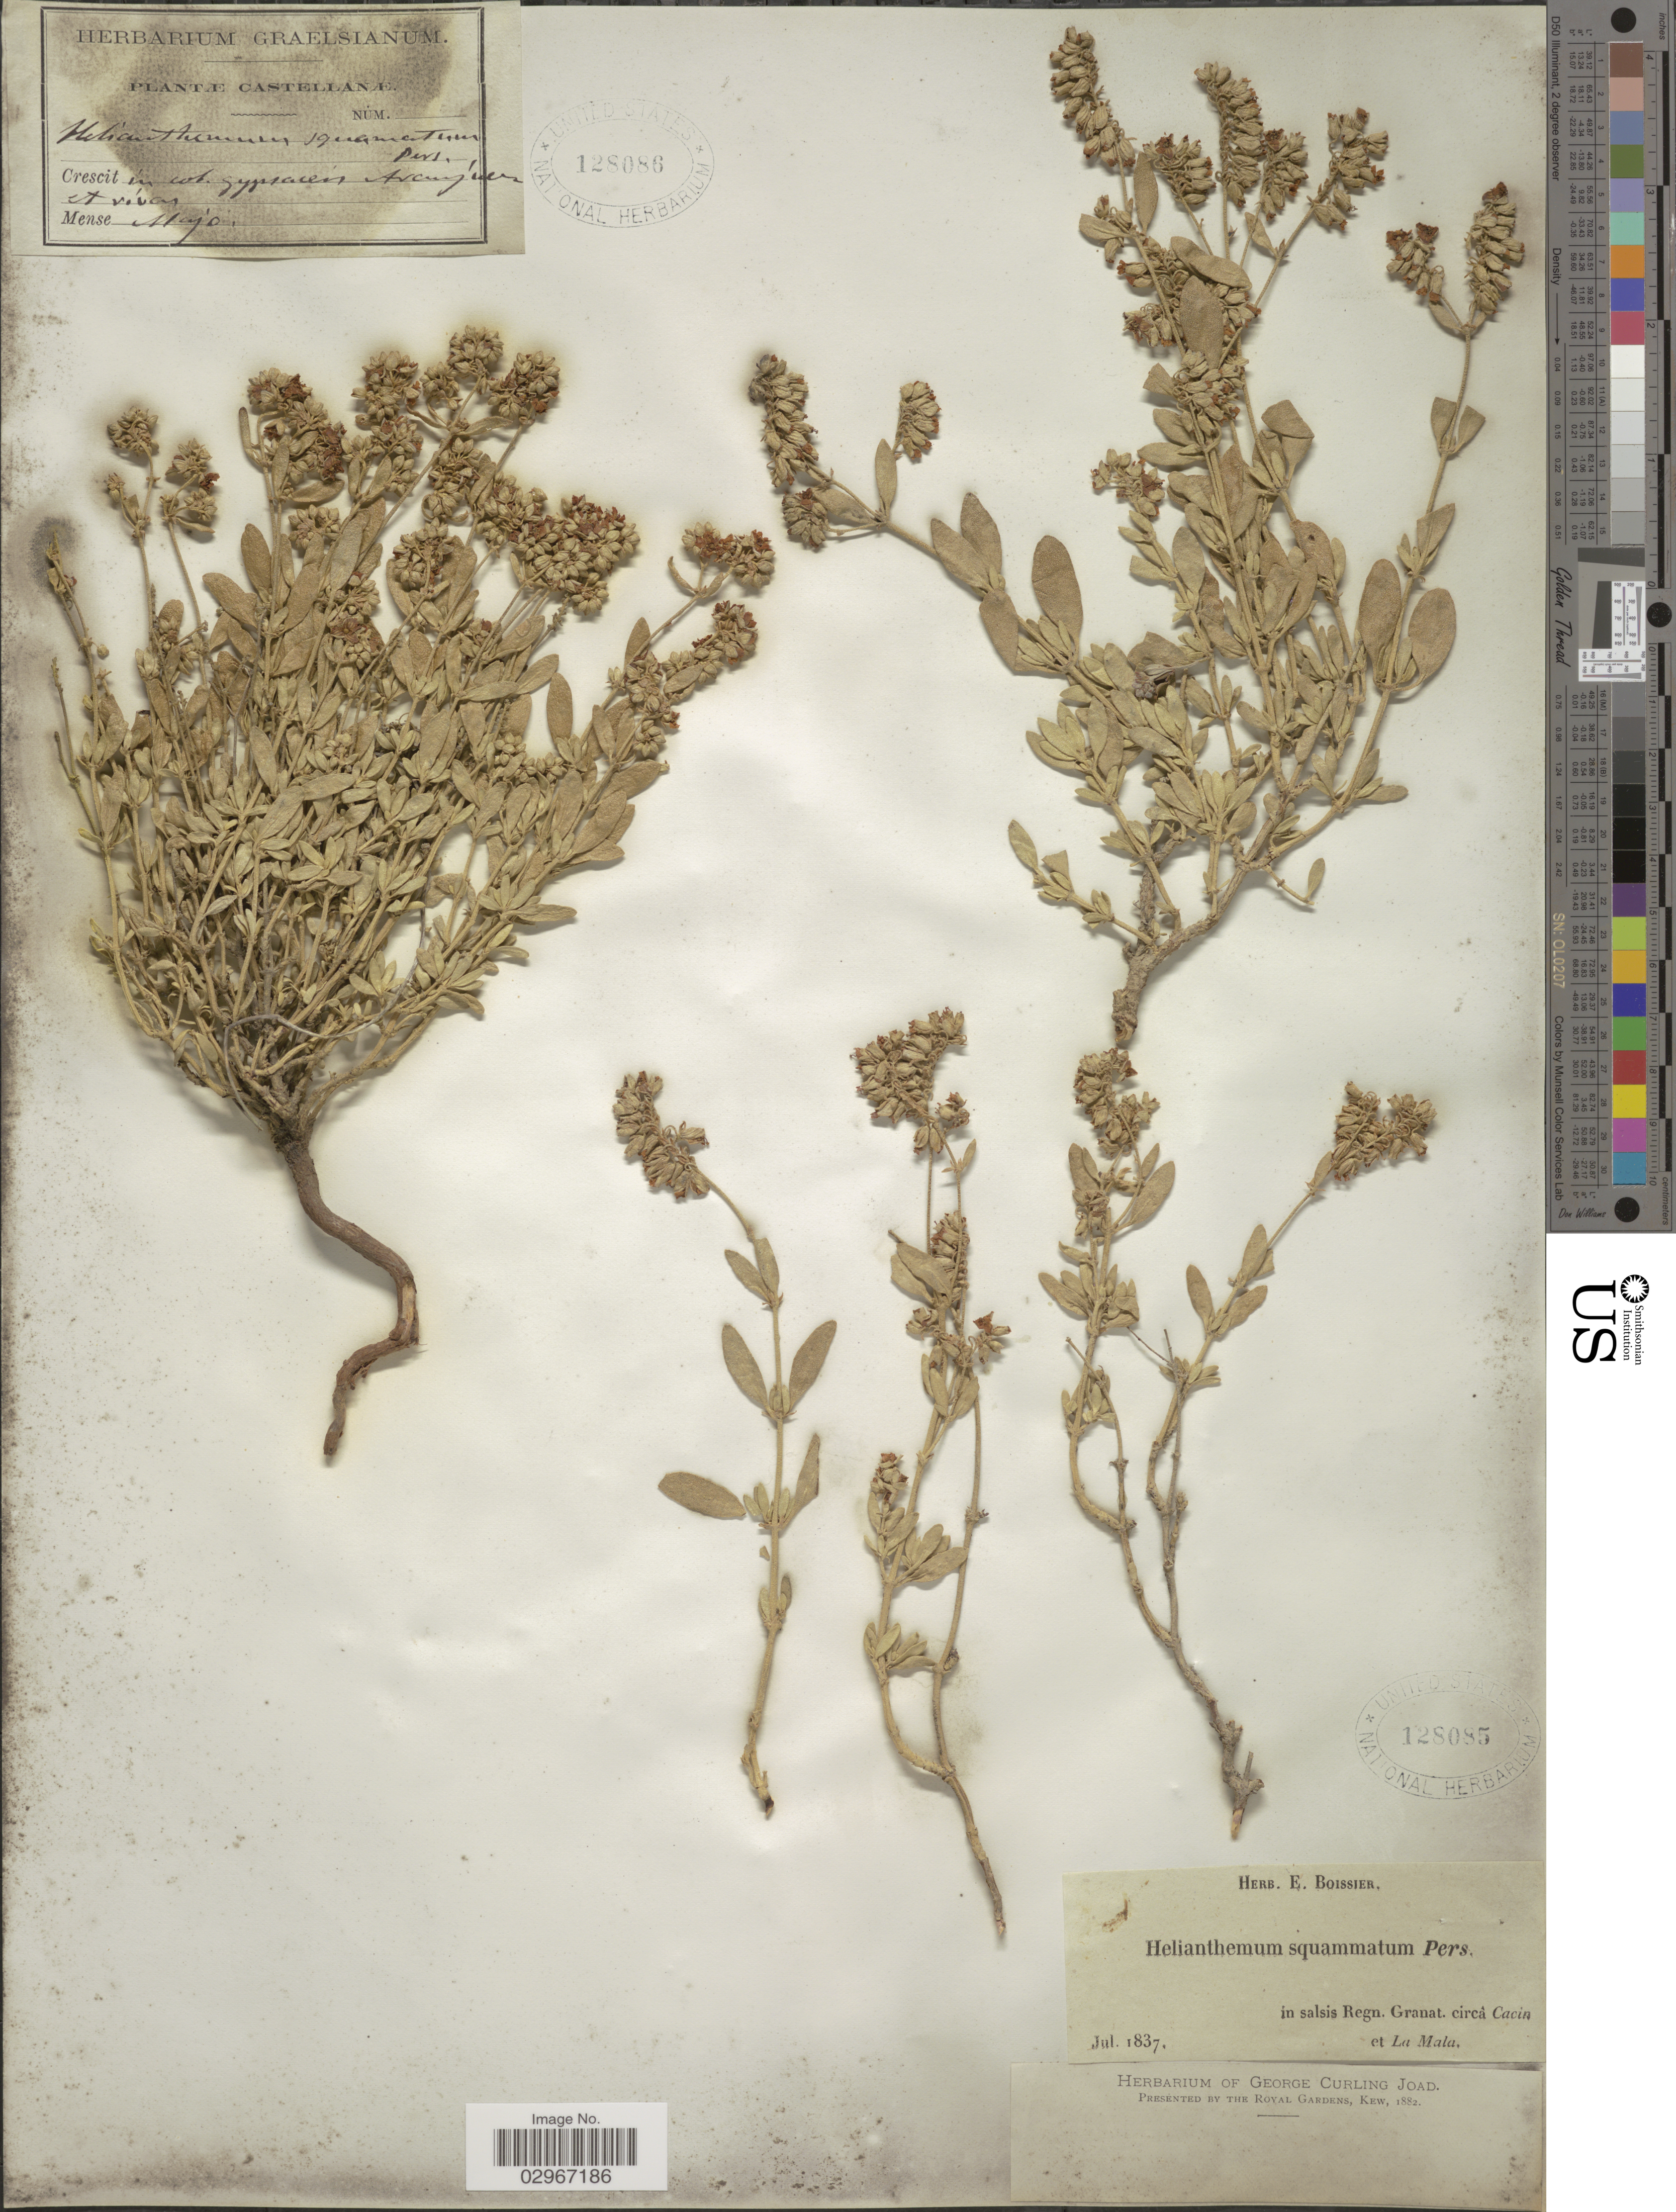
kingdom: Plantae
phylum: Tracheophyta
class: Magnoliopsida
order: Malvales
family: Cistaceae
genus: Helianthemum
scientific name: Helianthemum squamatum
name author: (L.) Dum. Cours.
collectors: ex herb. E. Boissier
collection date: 1837-07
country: Spain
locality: In salsis Regn. Granat, circa Cacin et La Mala.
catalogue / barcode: US 128085